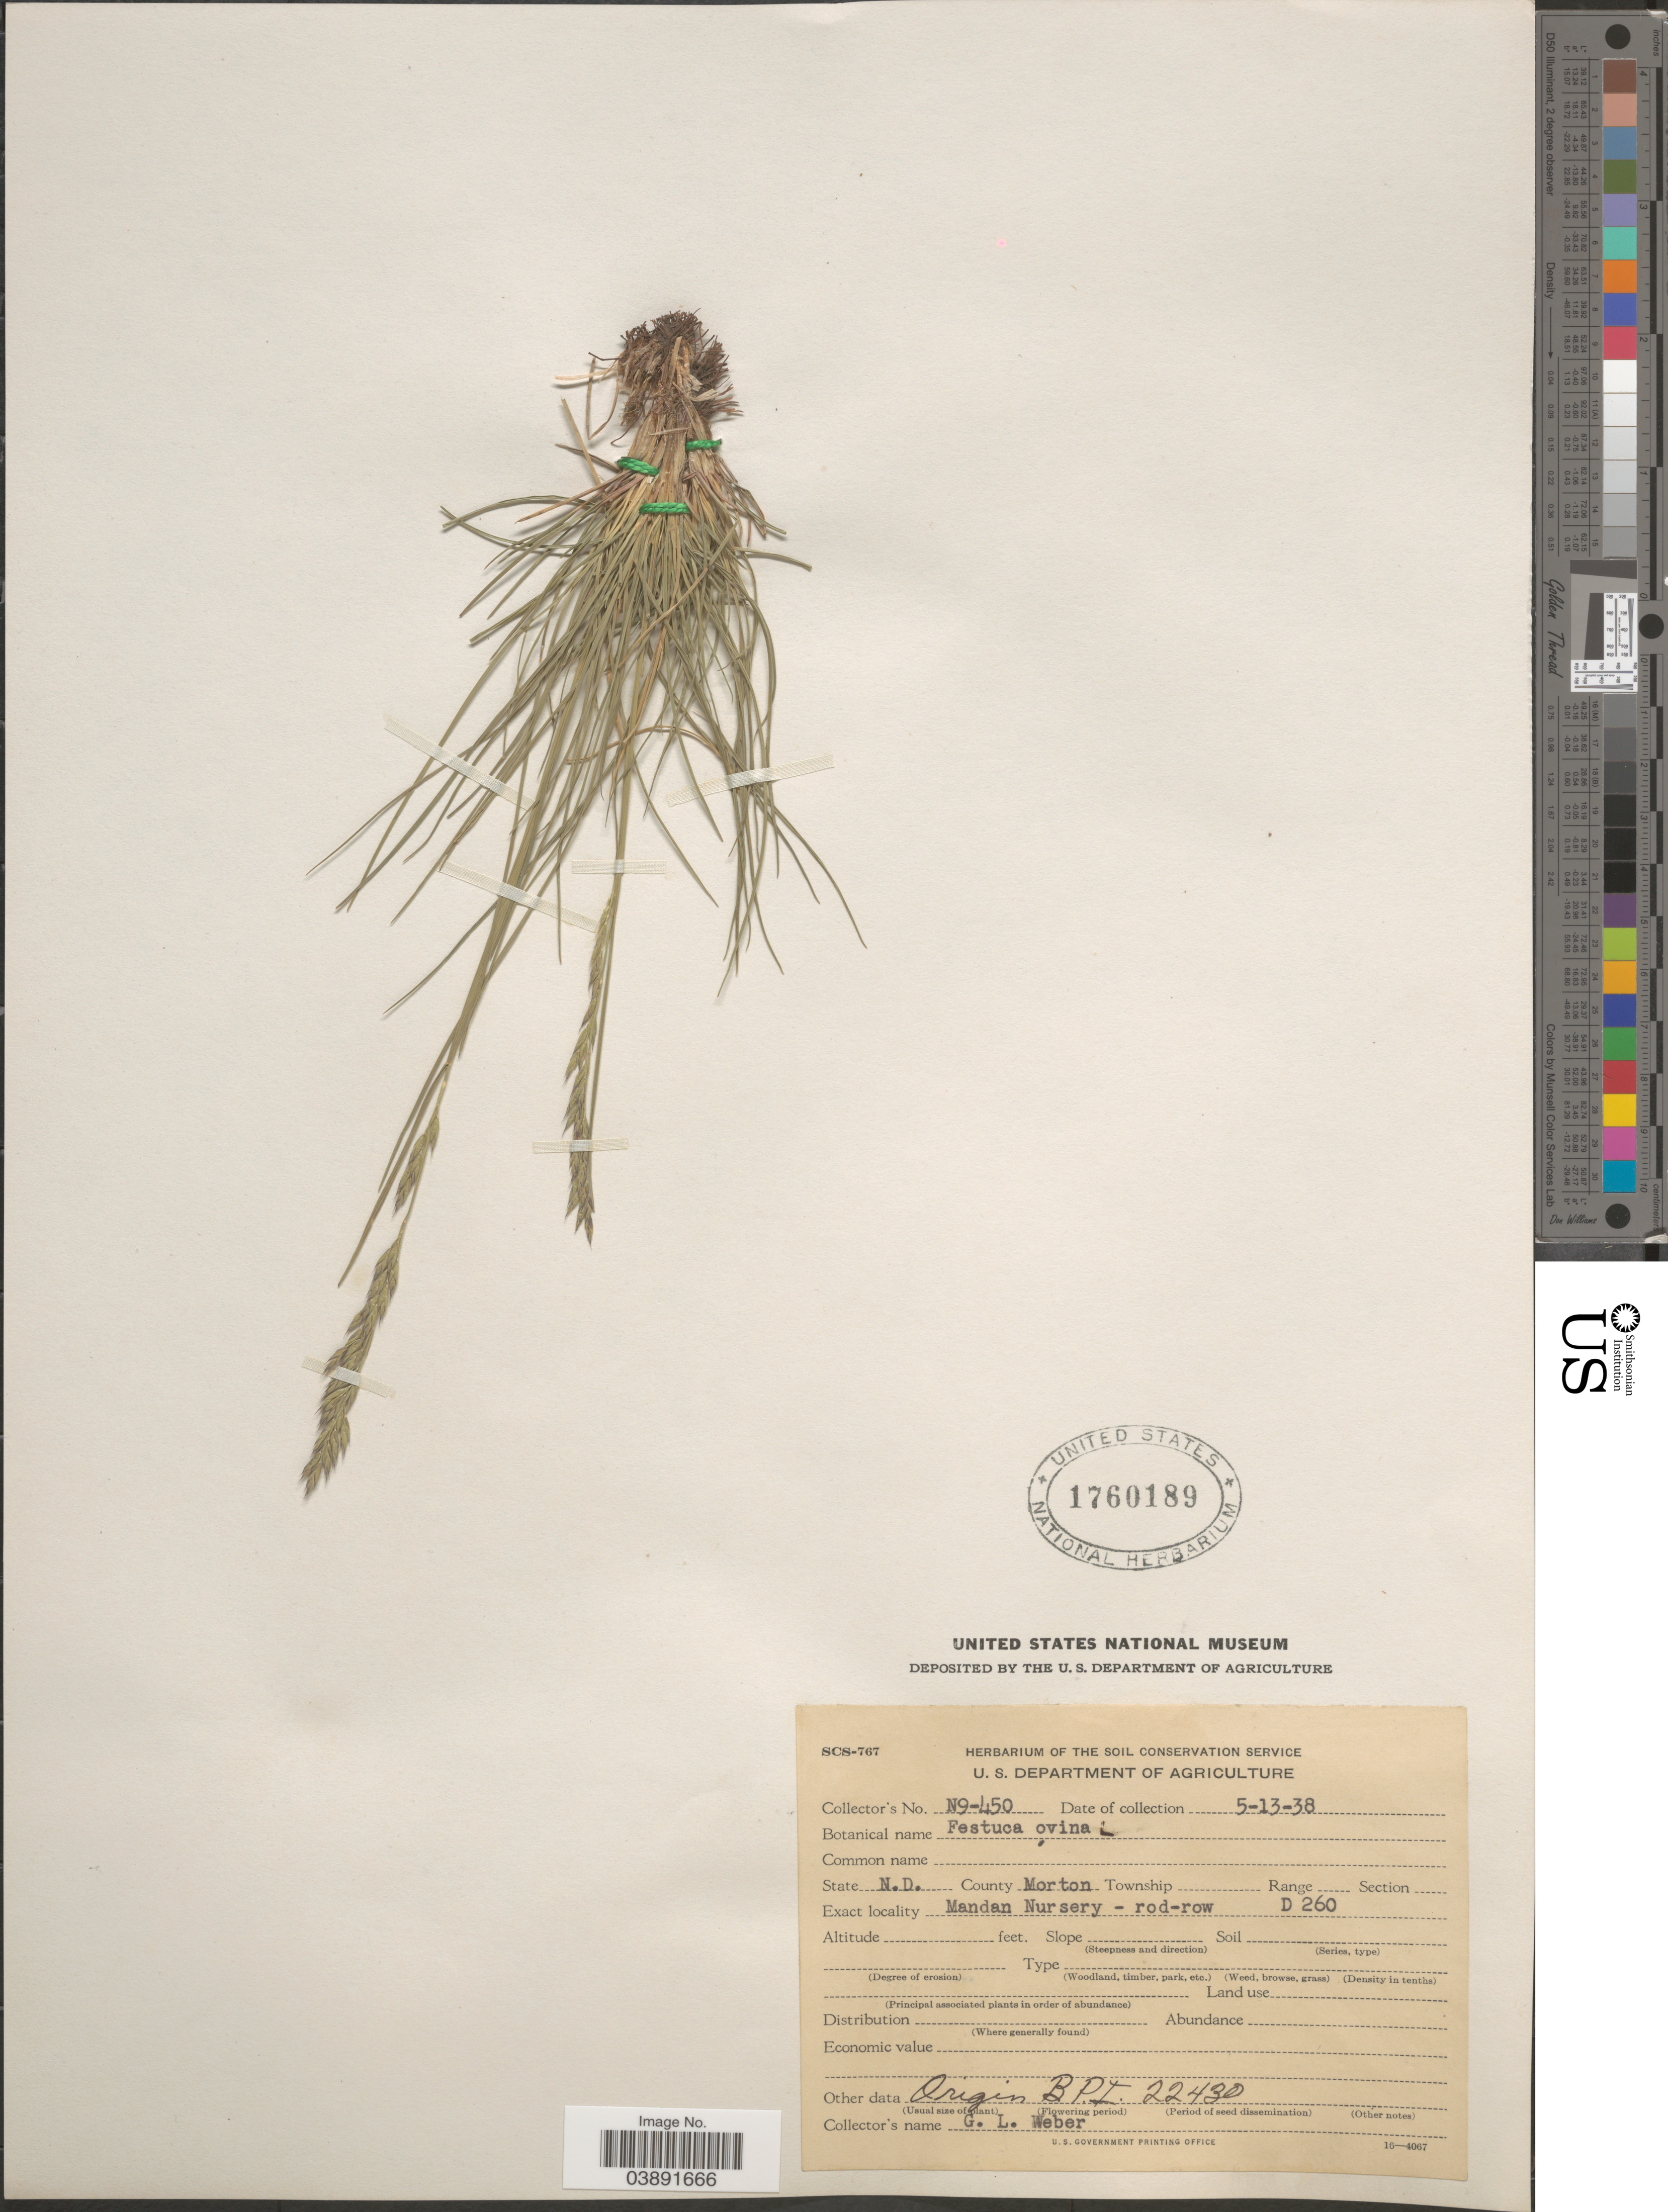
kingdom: Plantae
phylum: Tracheophyta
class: Liliopsida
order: Poales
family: Poaceae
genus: Festuca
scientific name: Festuca ovina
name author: L.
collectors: G. Weber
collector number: N9-450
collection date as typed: Transcribed d/m/y: 13/5/38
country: United States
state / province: North Dakota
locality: County Morton. Mandan Nursery - rod-row D260.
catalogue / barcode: US 1760189